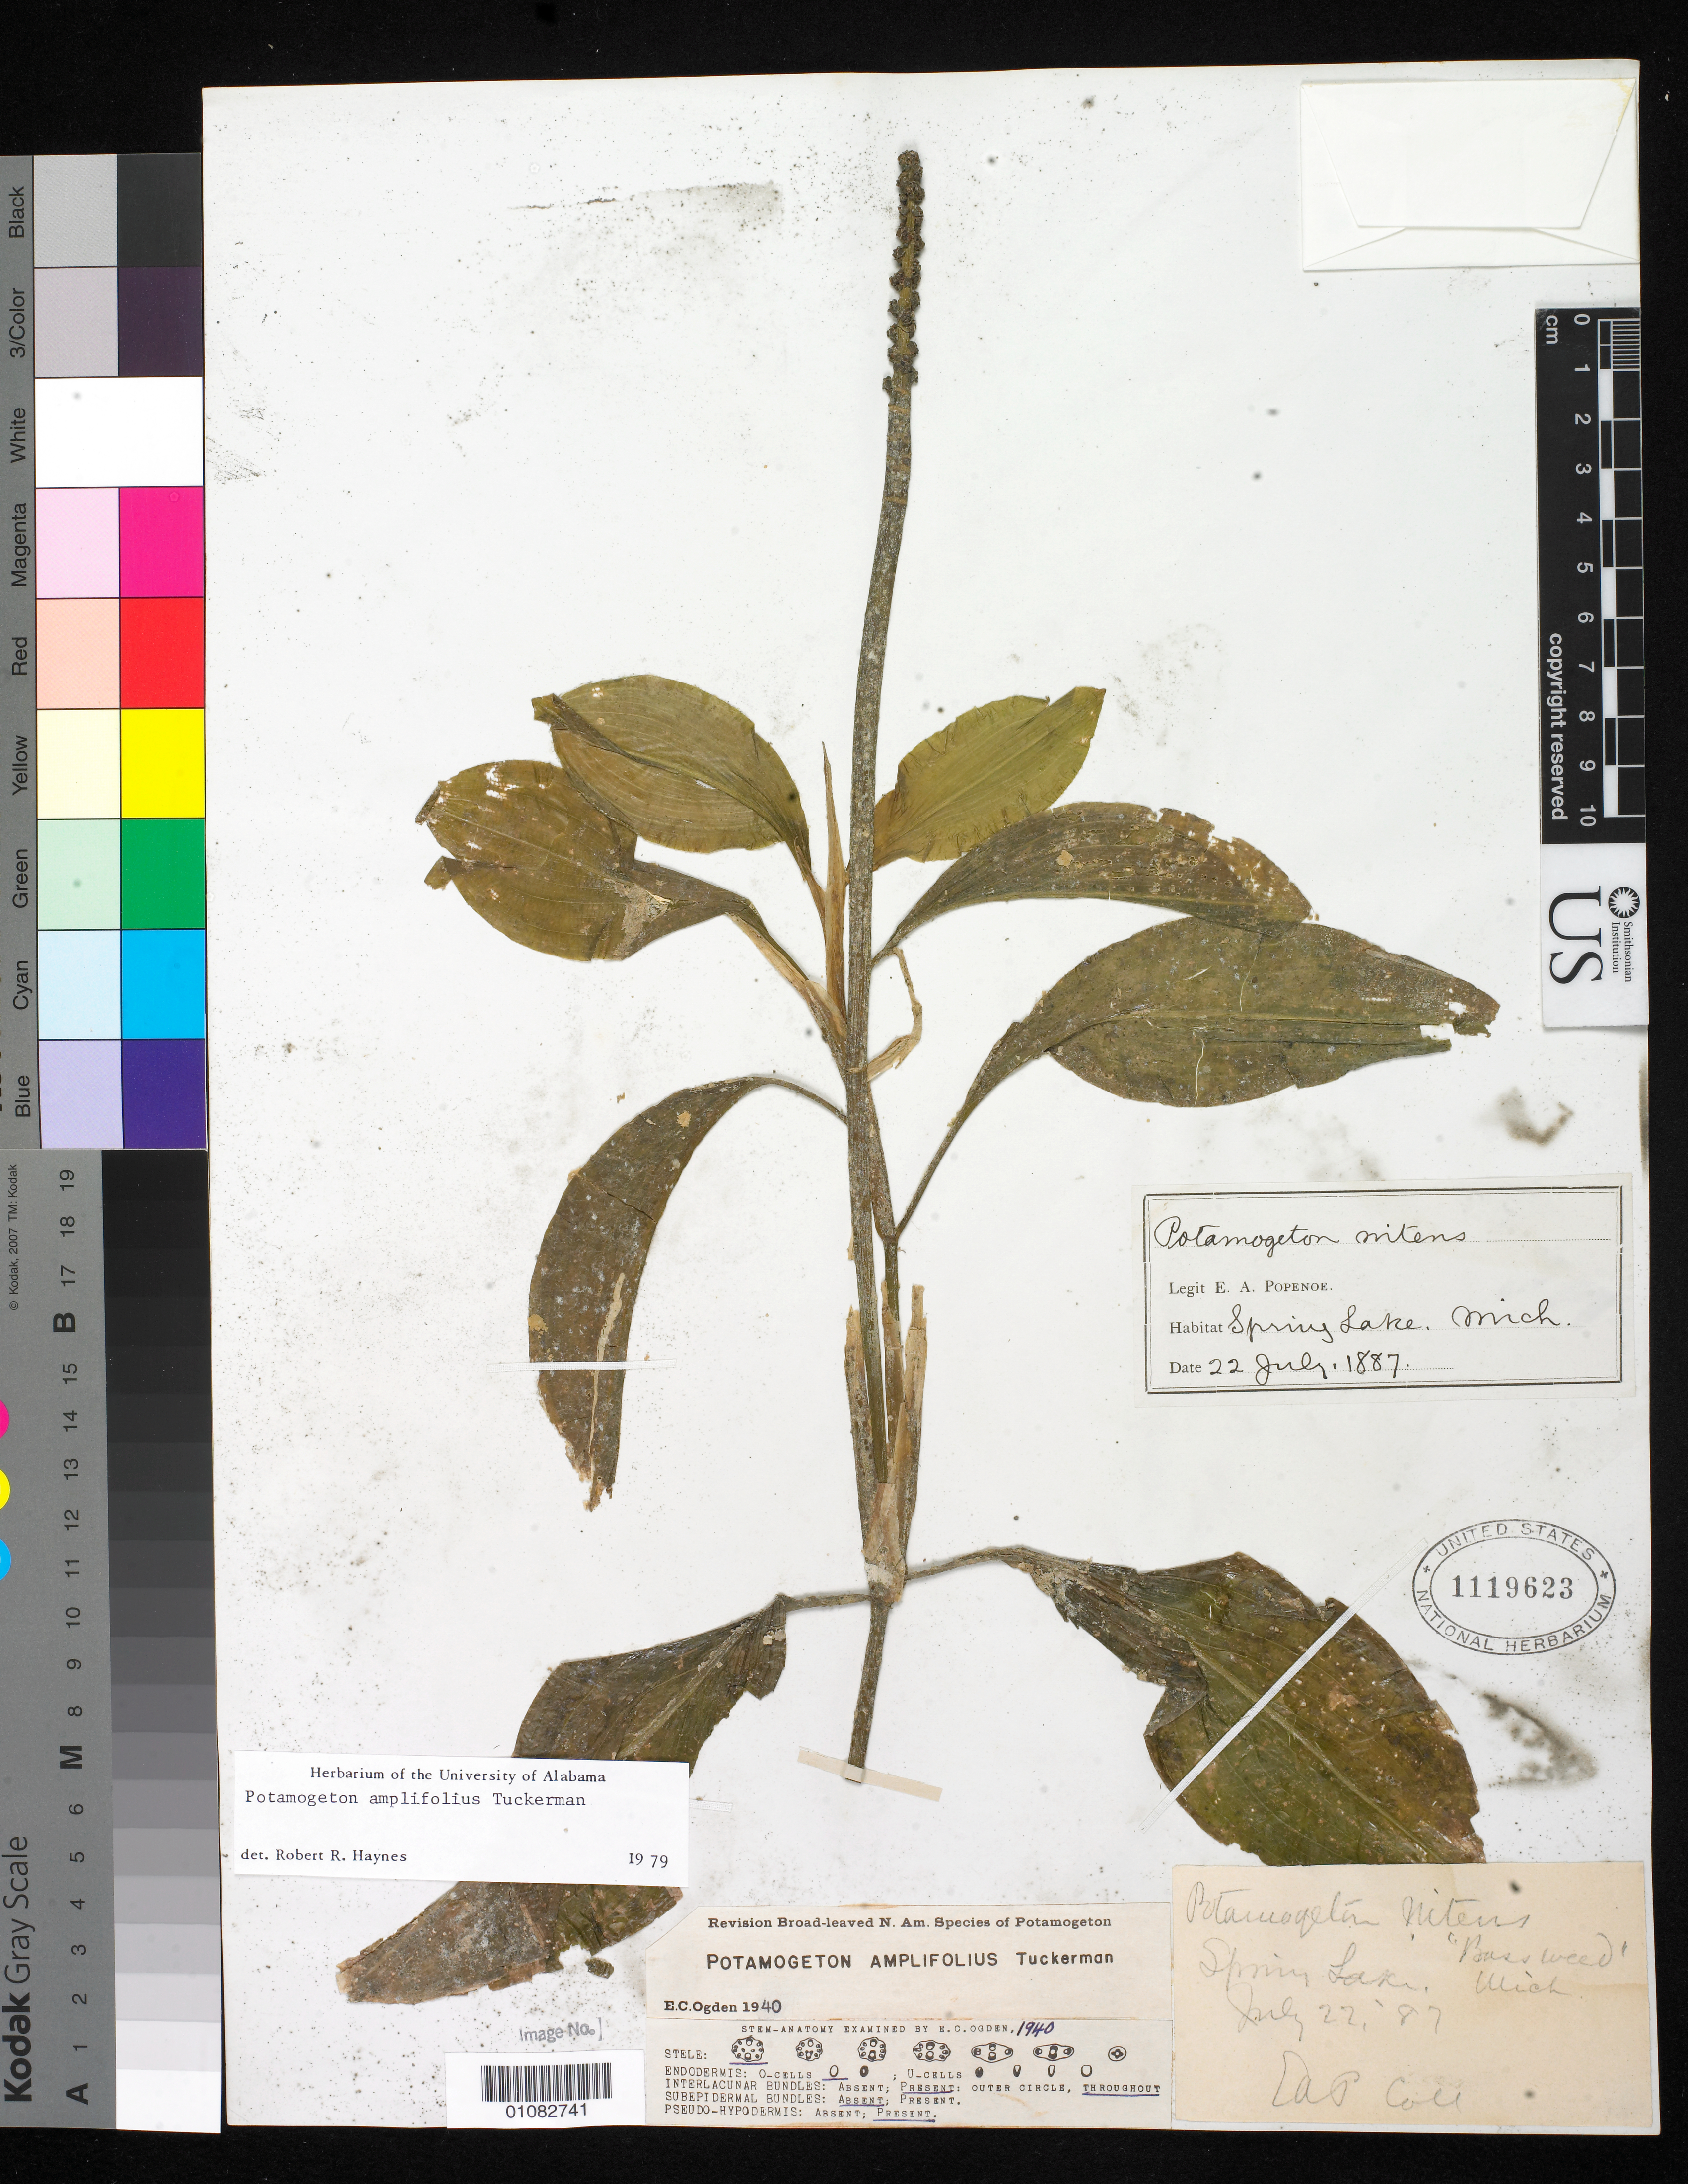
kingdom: Plantae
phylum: Tracheophyta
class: Liliopsida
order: Alismatales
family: Potamogetonaceae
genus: Potamogeton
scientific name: Potamogeton amplifolius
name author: Tuckerm.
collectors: E. A. Popenoe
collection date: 1887-07-22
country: United States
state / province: Michigan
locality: Spring Lake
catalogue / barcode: US 1119623